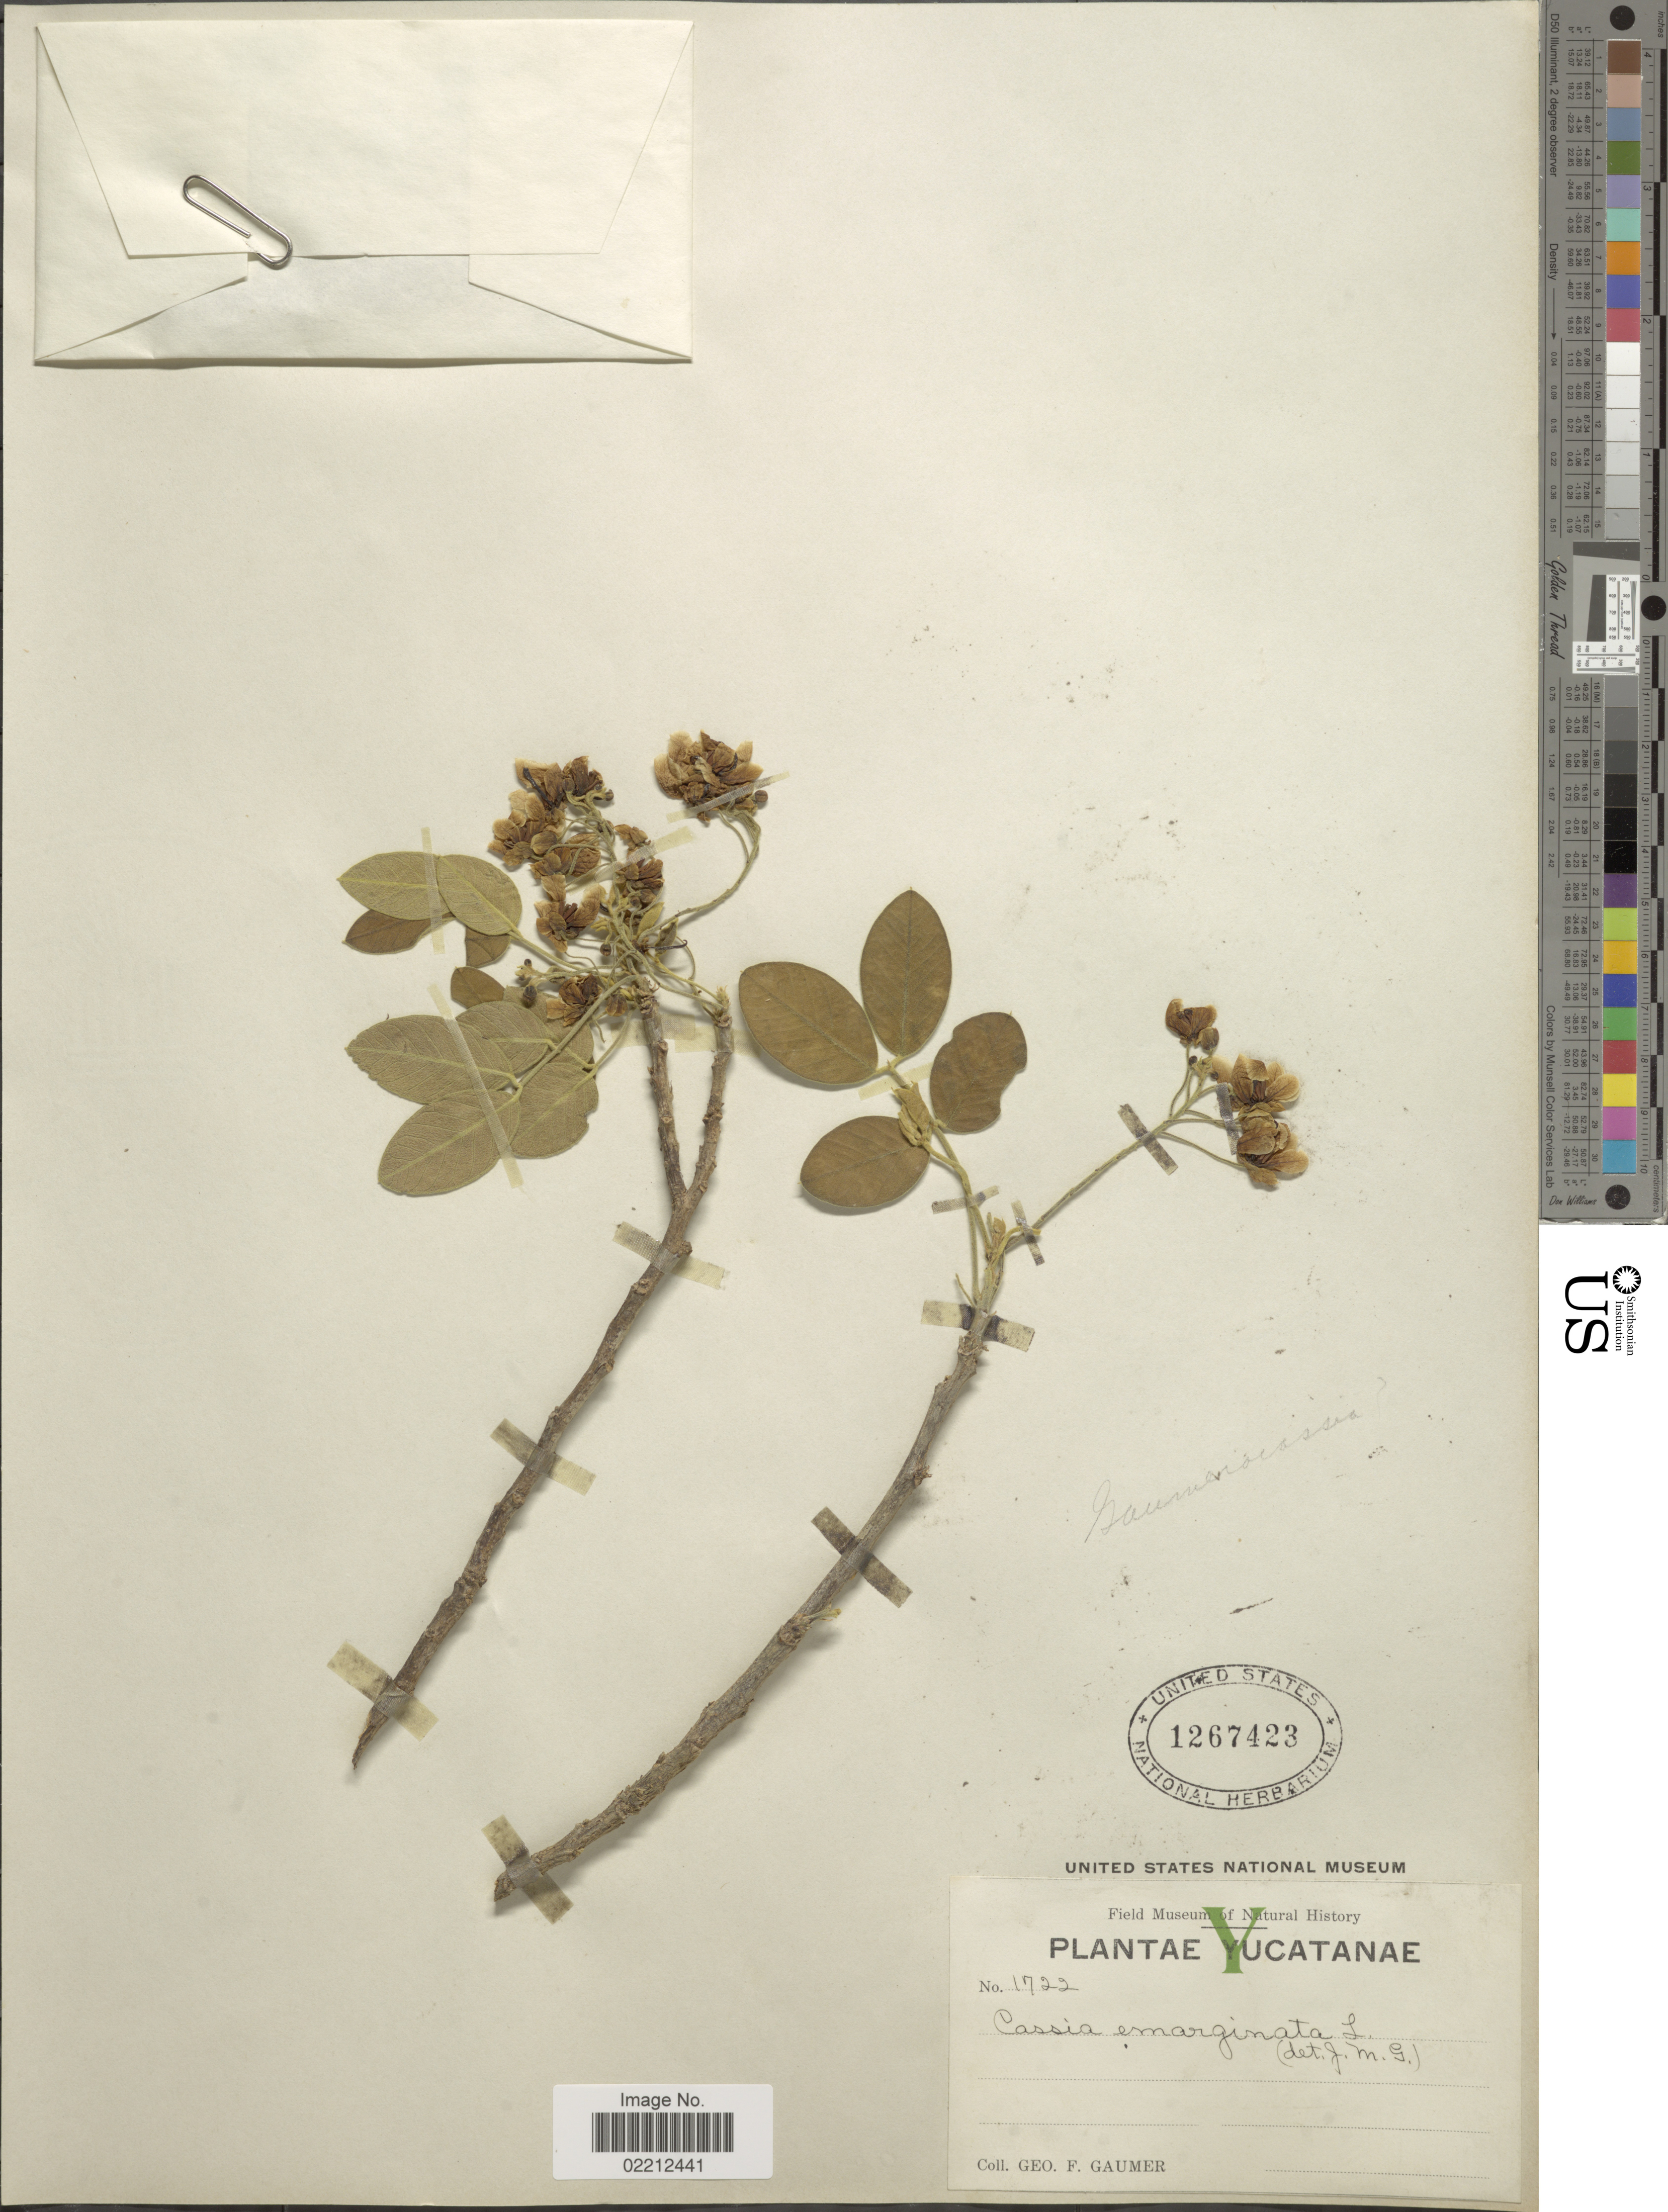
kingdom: Plantae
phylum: Tracheophyta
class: Magnoliopsida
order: Fabales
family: Fabaceae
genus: Senna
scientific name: Senna emarginata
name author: L.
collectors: G. F. Gaumer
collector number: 1722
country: Mexico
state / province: Yucatán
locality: Yucatanae.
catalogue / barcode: US 1267423